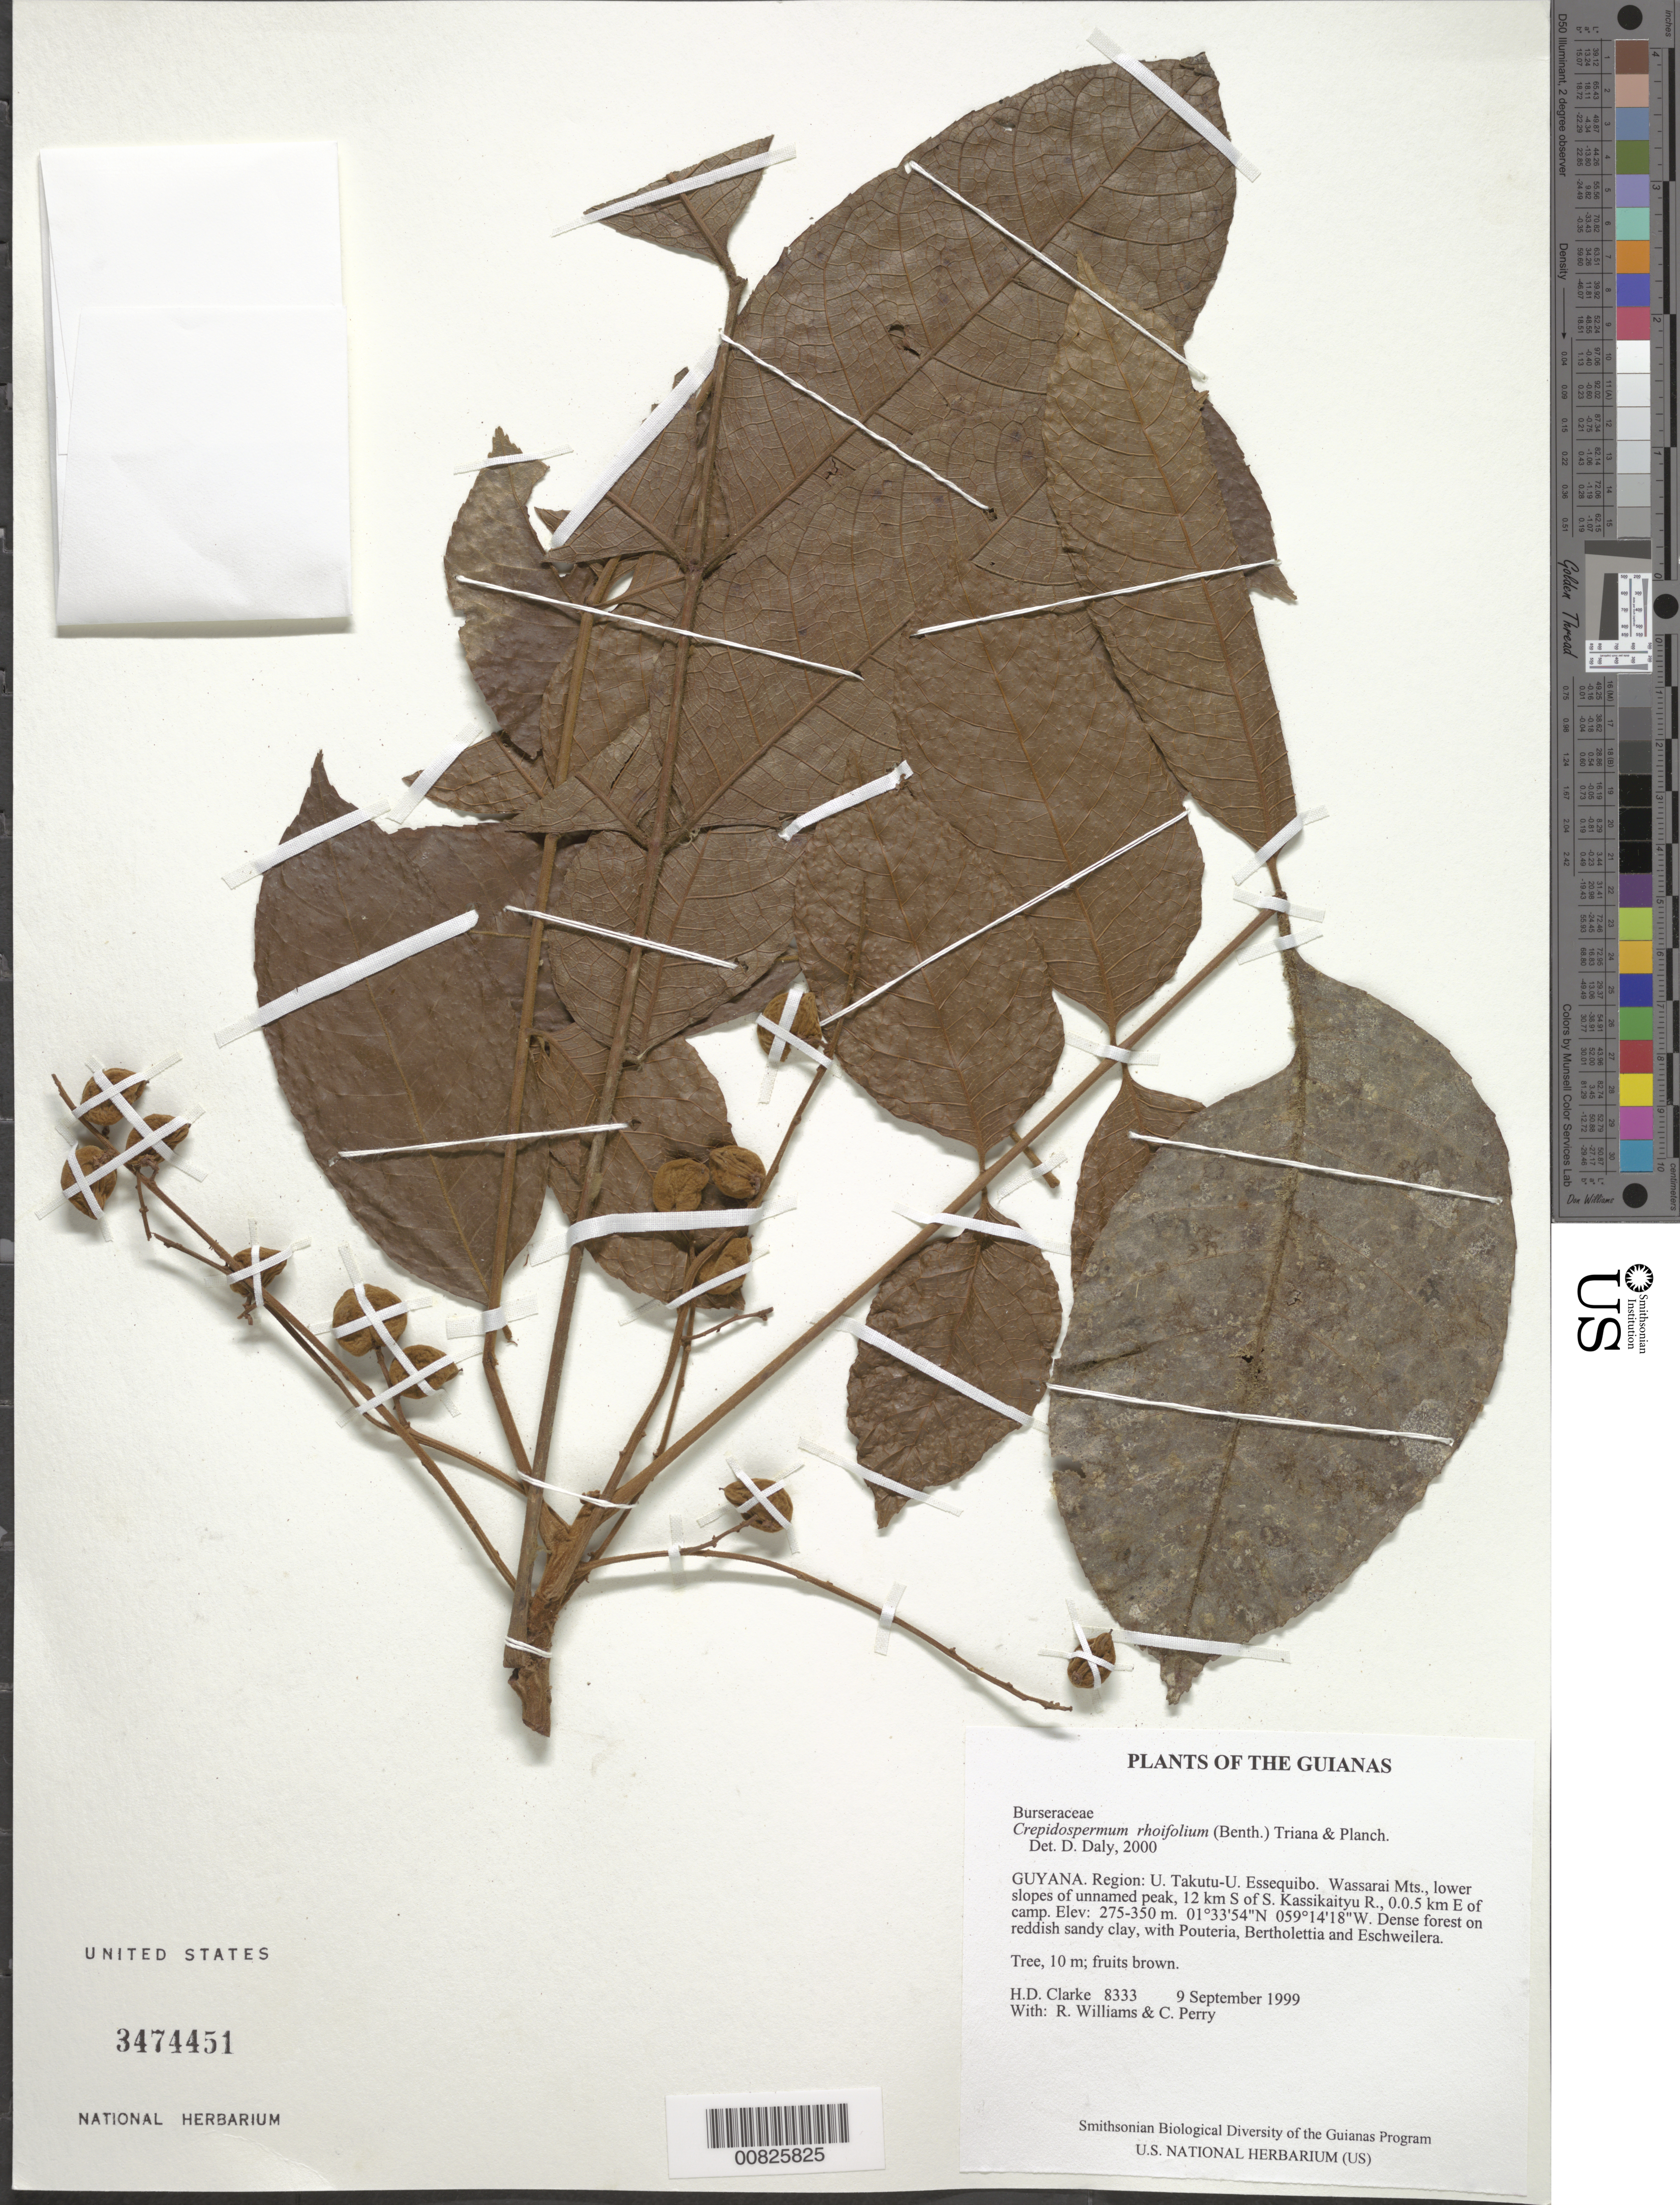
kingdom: Plantae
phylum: Tracheophyta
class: Magnoliopsida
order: Sapindales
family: Burseraceae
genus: Protium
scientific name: Protium rhoifolium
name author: (Benth.) Byng & Christenh.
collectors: H. D. Clarke, R. Williams & C. Perry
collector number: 8333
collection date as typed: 9 September 1999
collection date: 1999-09-09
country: Guyana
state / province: U. Takutu-U. Essequibo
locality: Wassarai Mts., lower slopes of unnamed peak, 12 km S of S. Kassikaityu R., 0.0.5 km E of camp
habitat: Dense forest on reddish sandy clay, with Pouteria, Bertholettia and Eschweilera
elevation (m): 275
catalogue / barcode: US 3474451